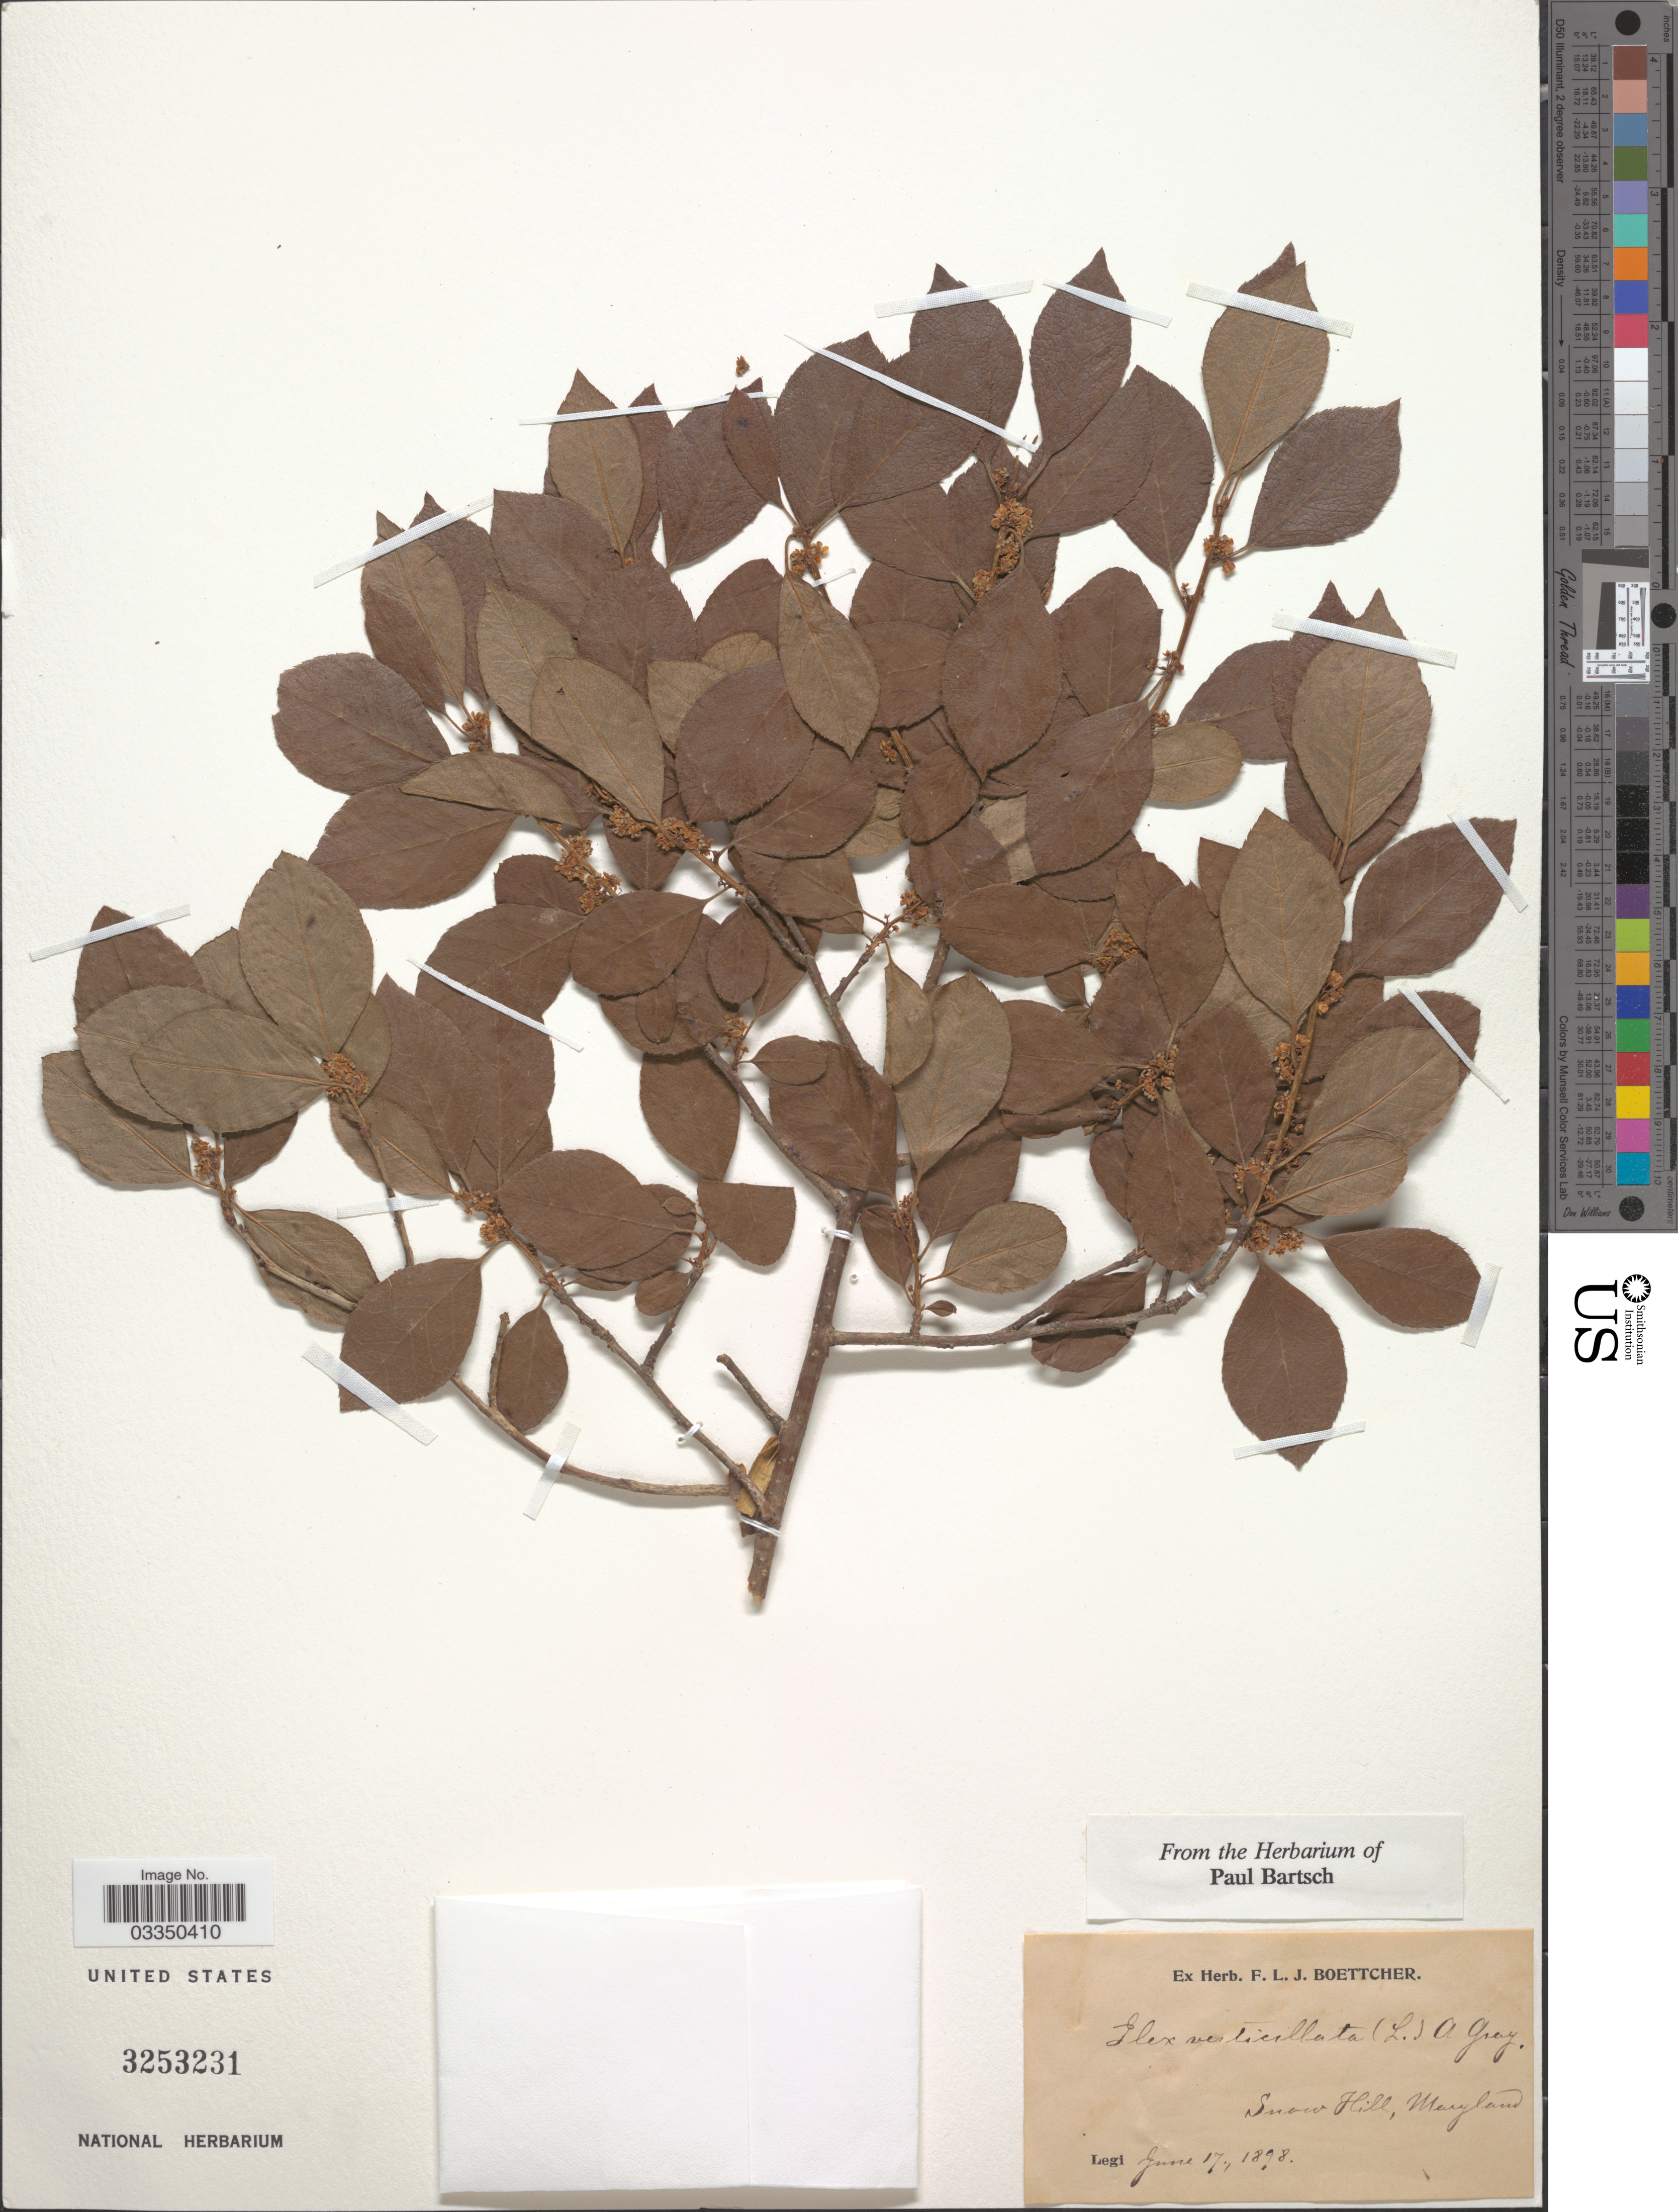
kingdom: Plantae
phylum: Tracheophyta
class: Magnoliopsida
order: Aquifoliales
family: Aquifoliaceae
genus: Ilex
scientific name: Ilex verticillata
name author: (L.) A. Gray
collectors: ex herb. F. L. J. Boettcher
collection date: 1898-06-17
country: United States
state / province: Maryland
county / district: Worcester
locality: Snow Hill.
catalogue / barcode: US 3253231